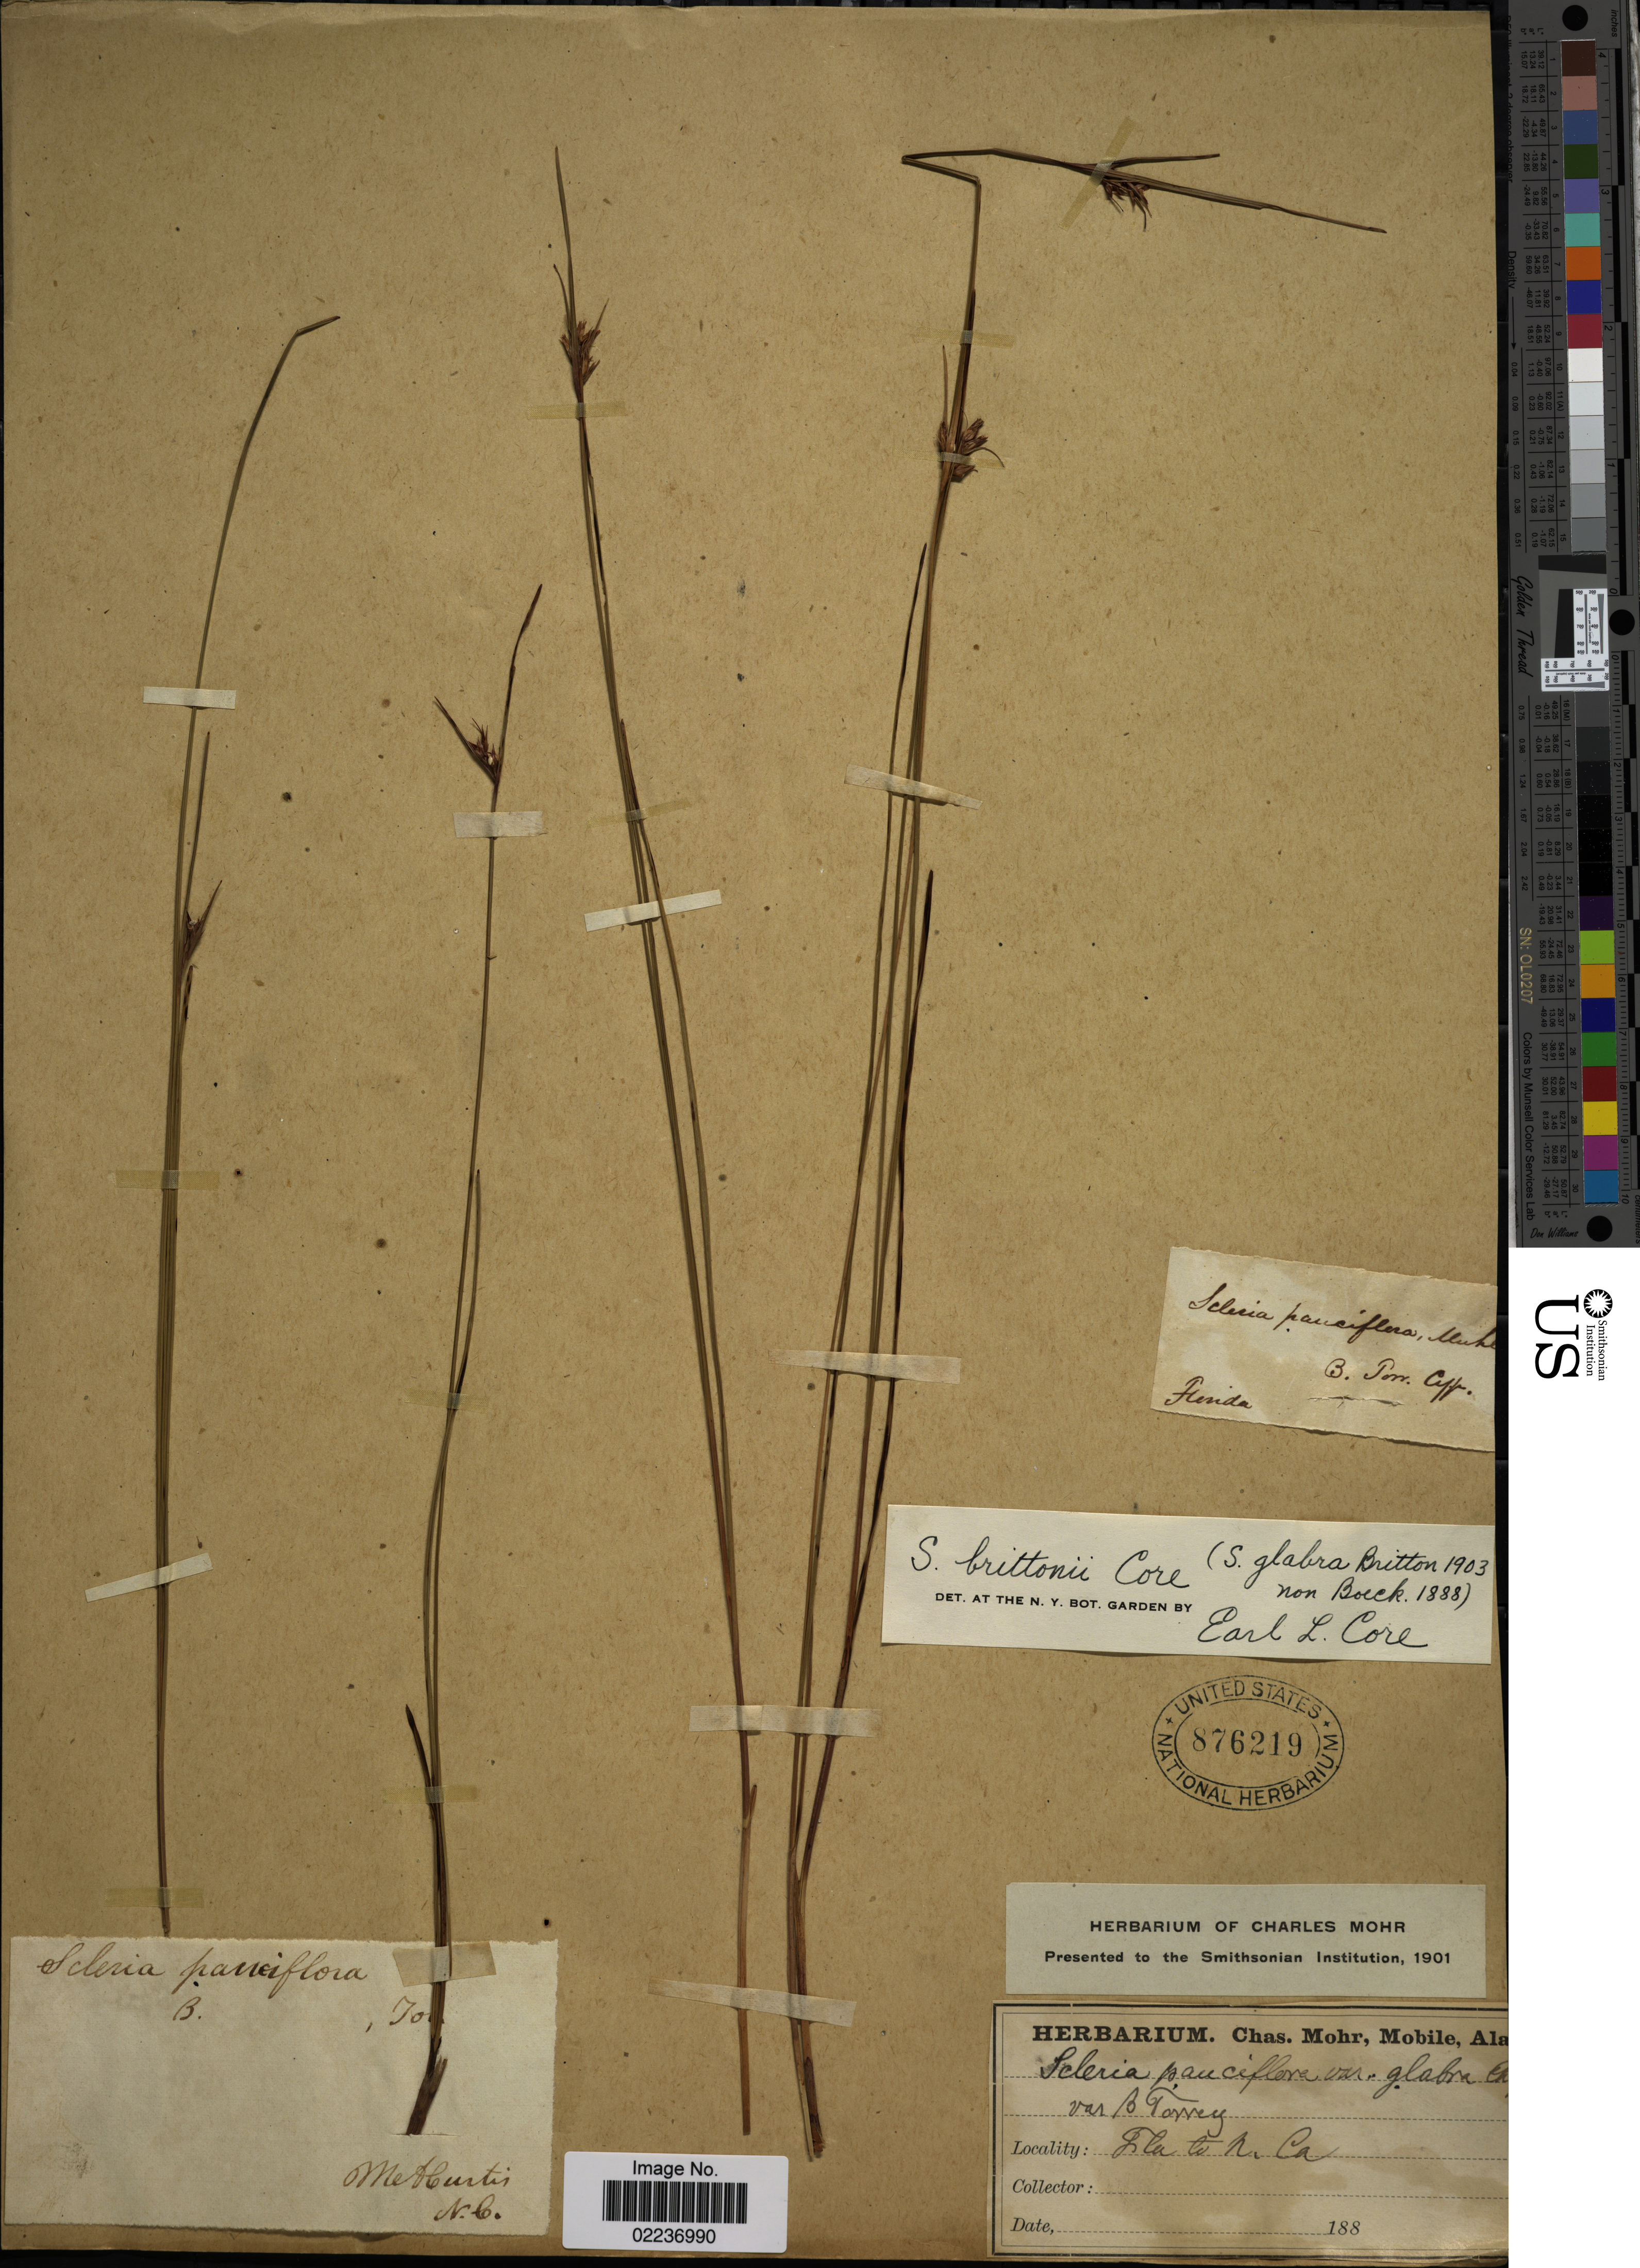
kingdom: Plantae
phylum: Tracheophyta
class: Liliopsida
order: Poales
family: Cyperaceae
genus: Scleria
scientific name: Scleria brittonii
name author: Core ex Small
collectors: M. A. Curtis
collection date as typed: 188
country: United States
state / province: North Carolina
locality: Fla Co.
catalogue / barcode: US 876219